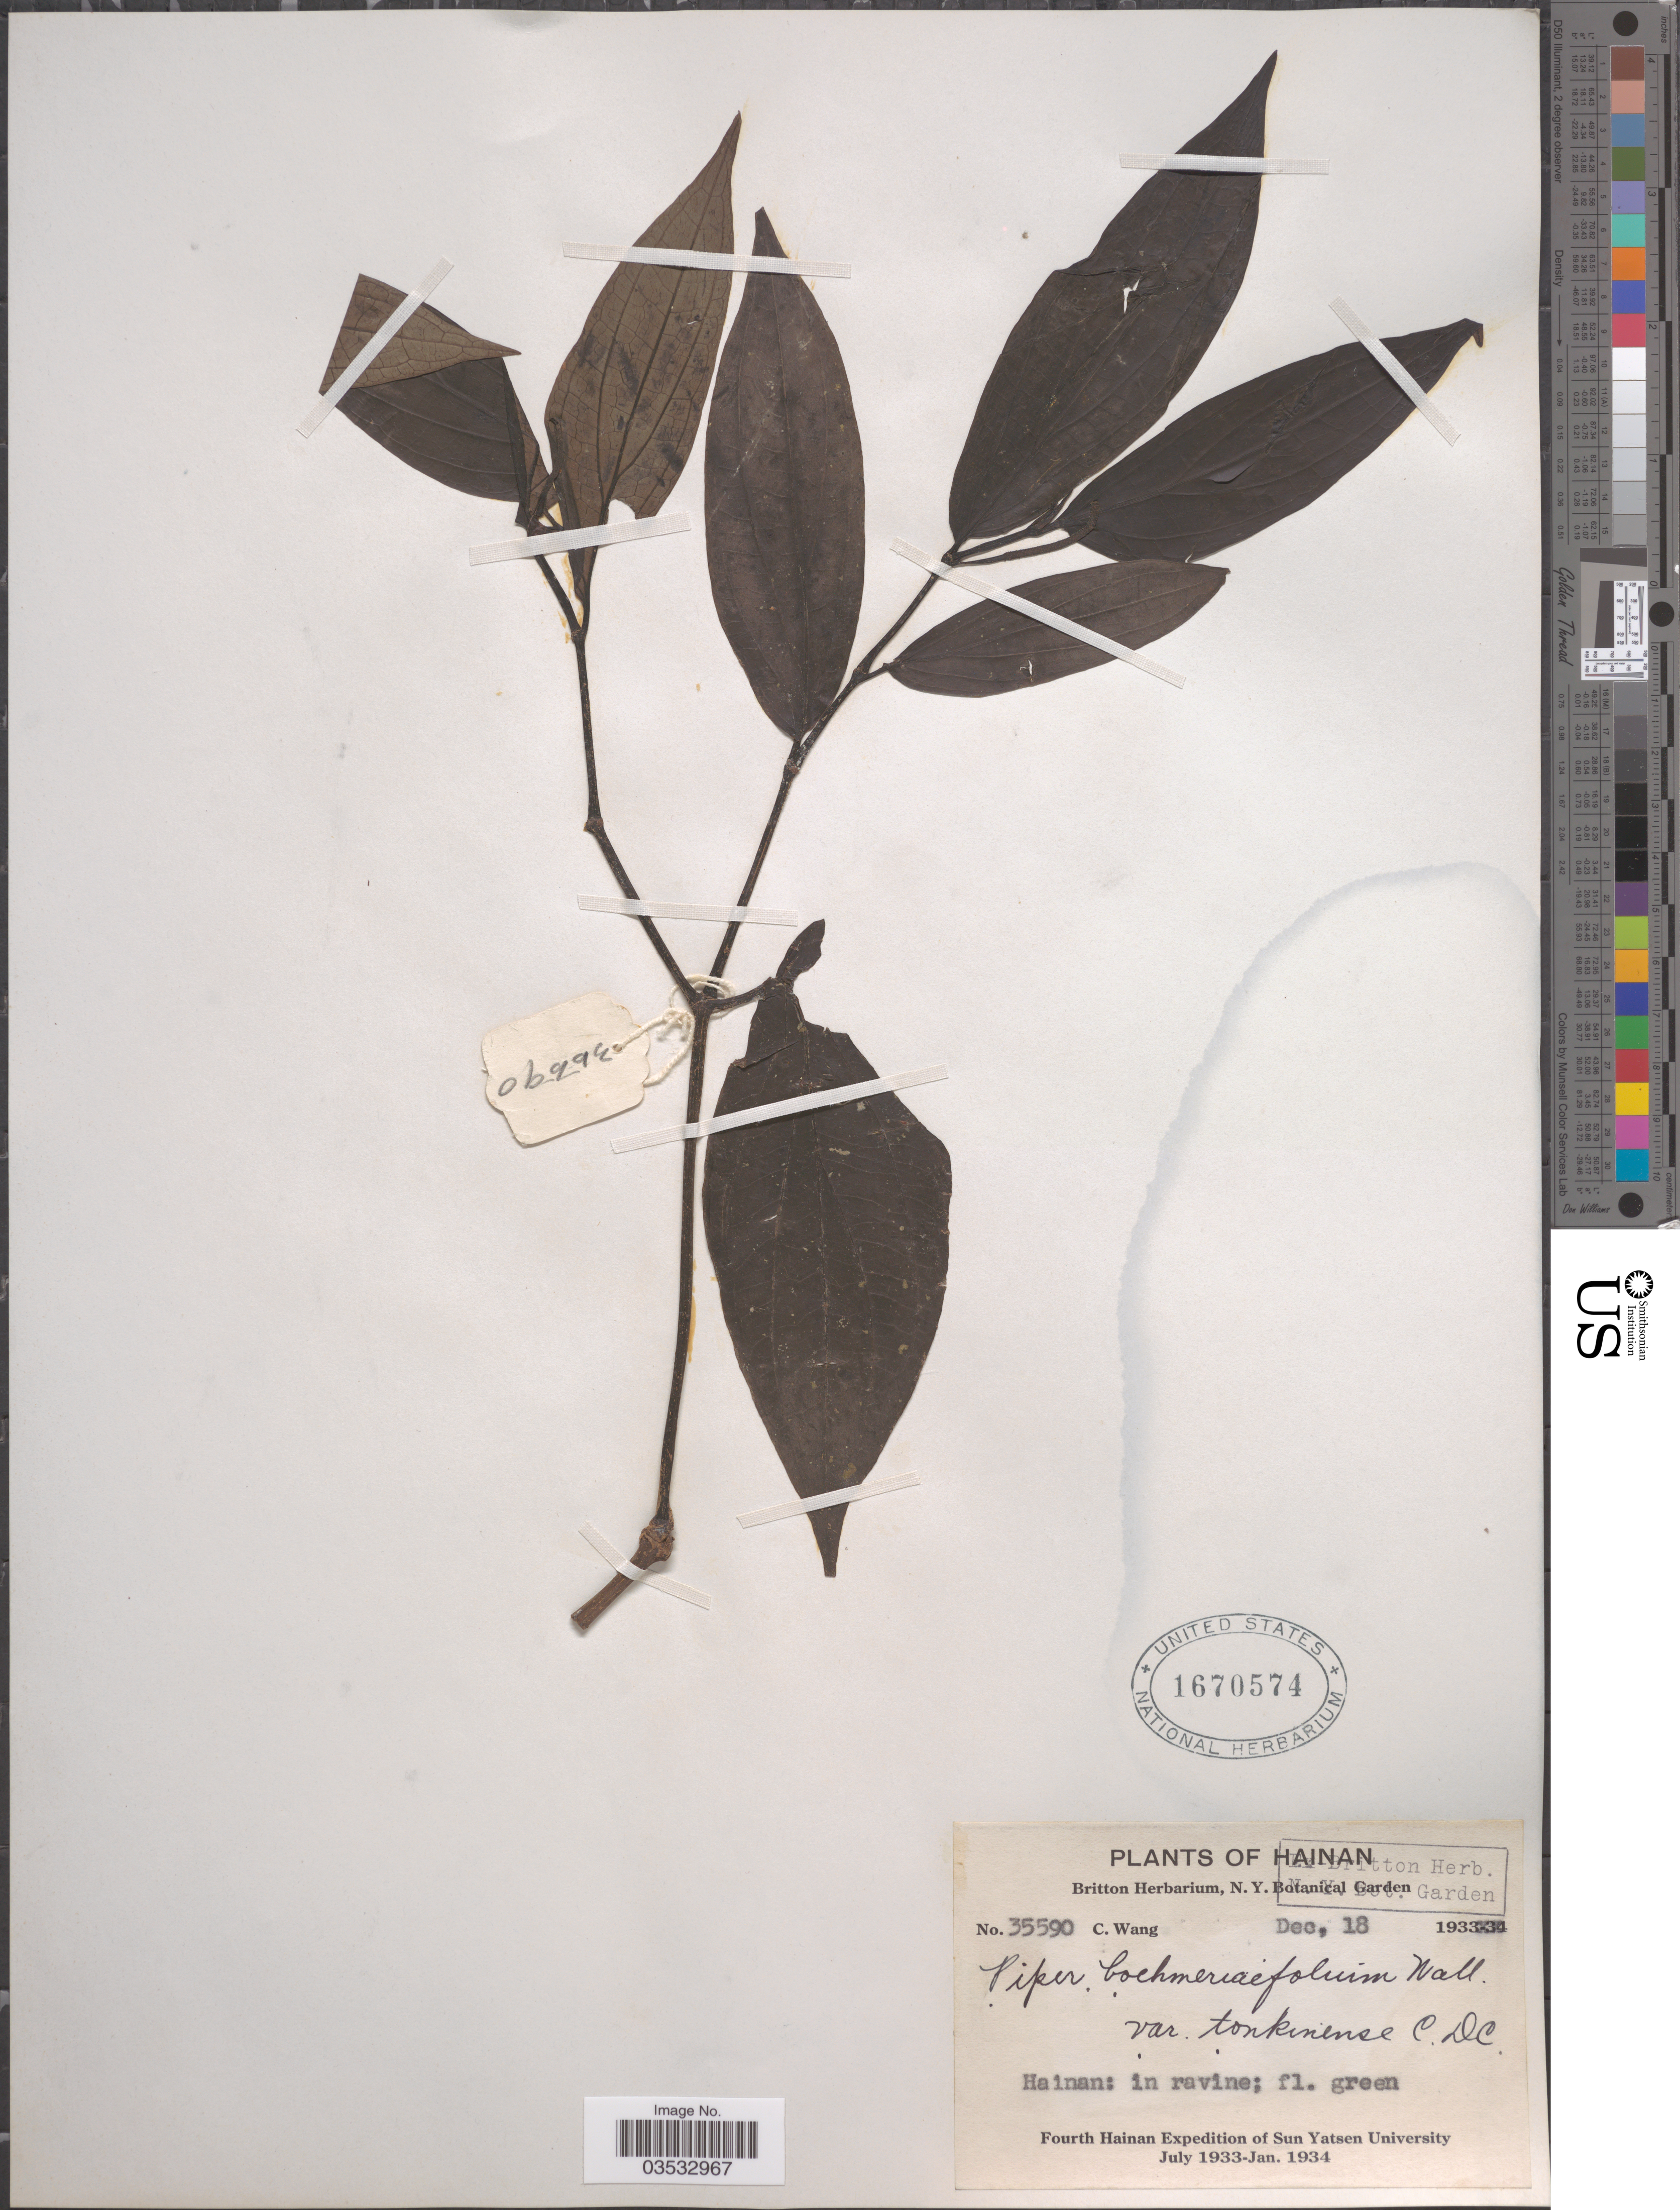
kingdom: Plantae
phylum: Tracheophyta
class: Magnoliopsida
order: Piperales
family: Piperaceae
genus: Piper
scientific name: Piper boehmeriifolium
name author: (Miq.) C. DC. ex Wall.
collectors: C. Wang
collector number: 35590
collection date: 1933-12-18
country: China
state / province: Hainan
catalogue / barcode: US 1670574